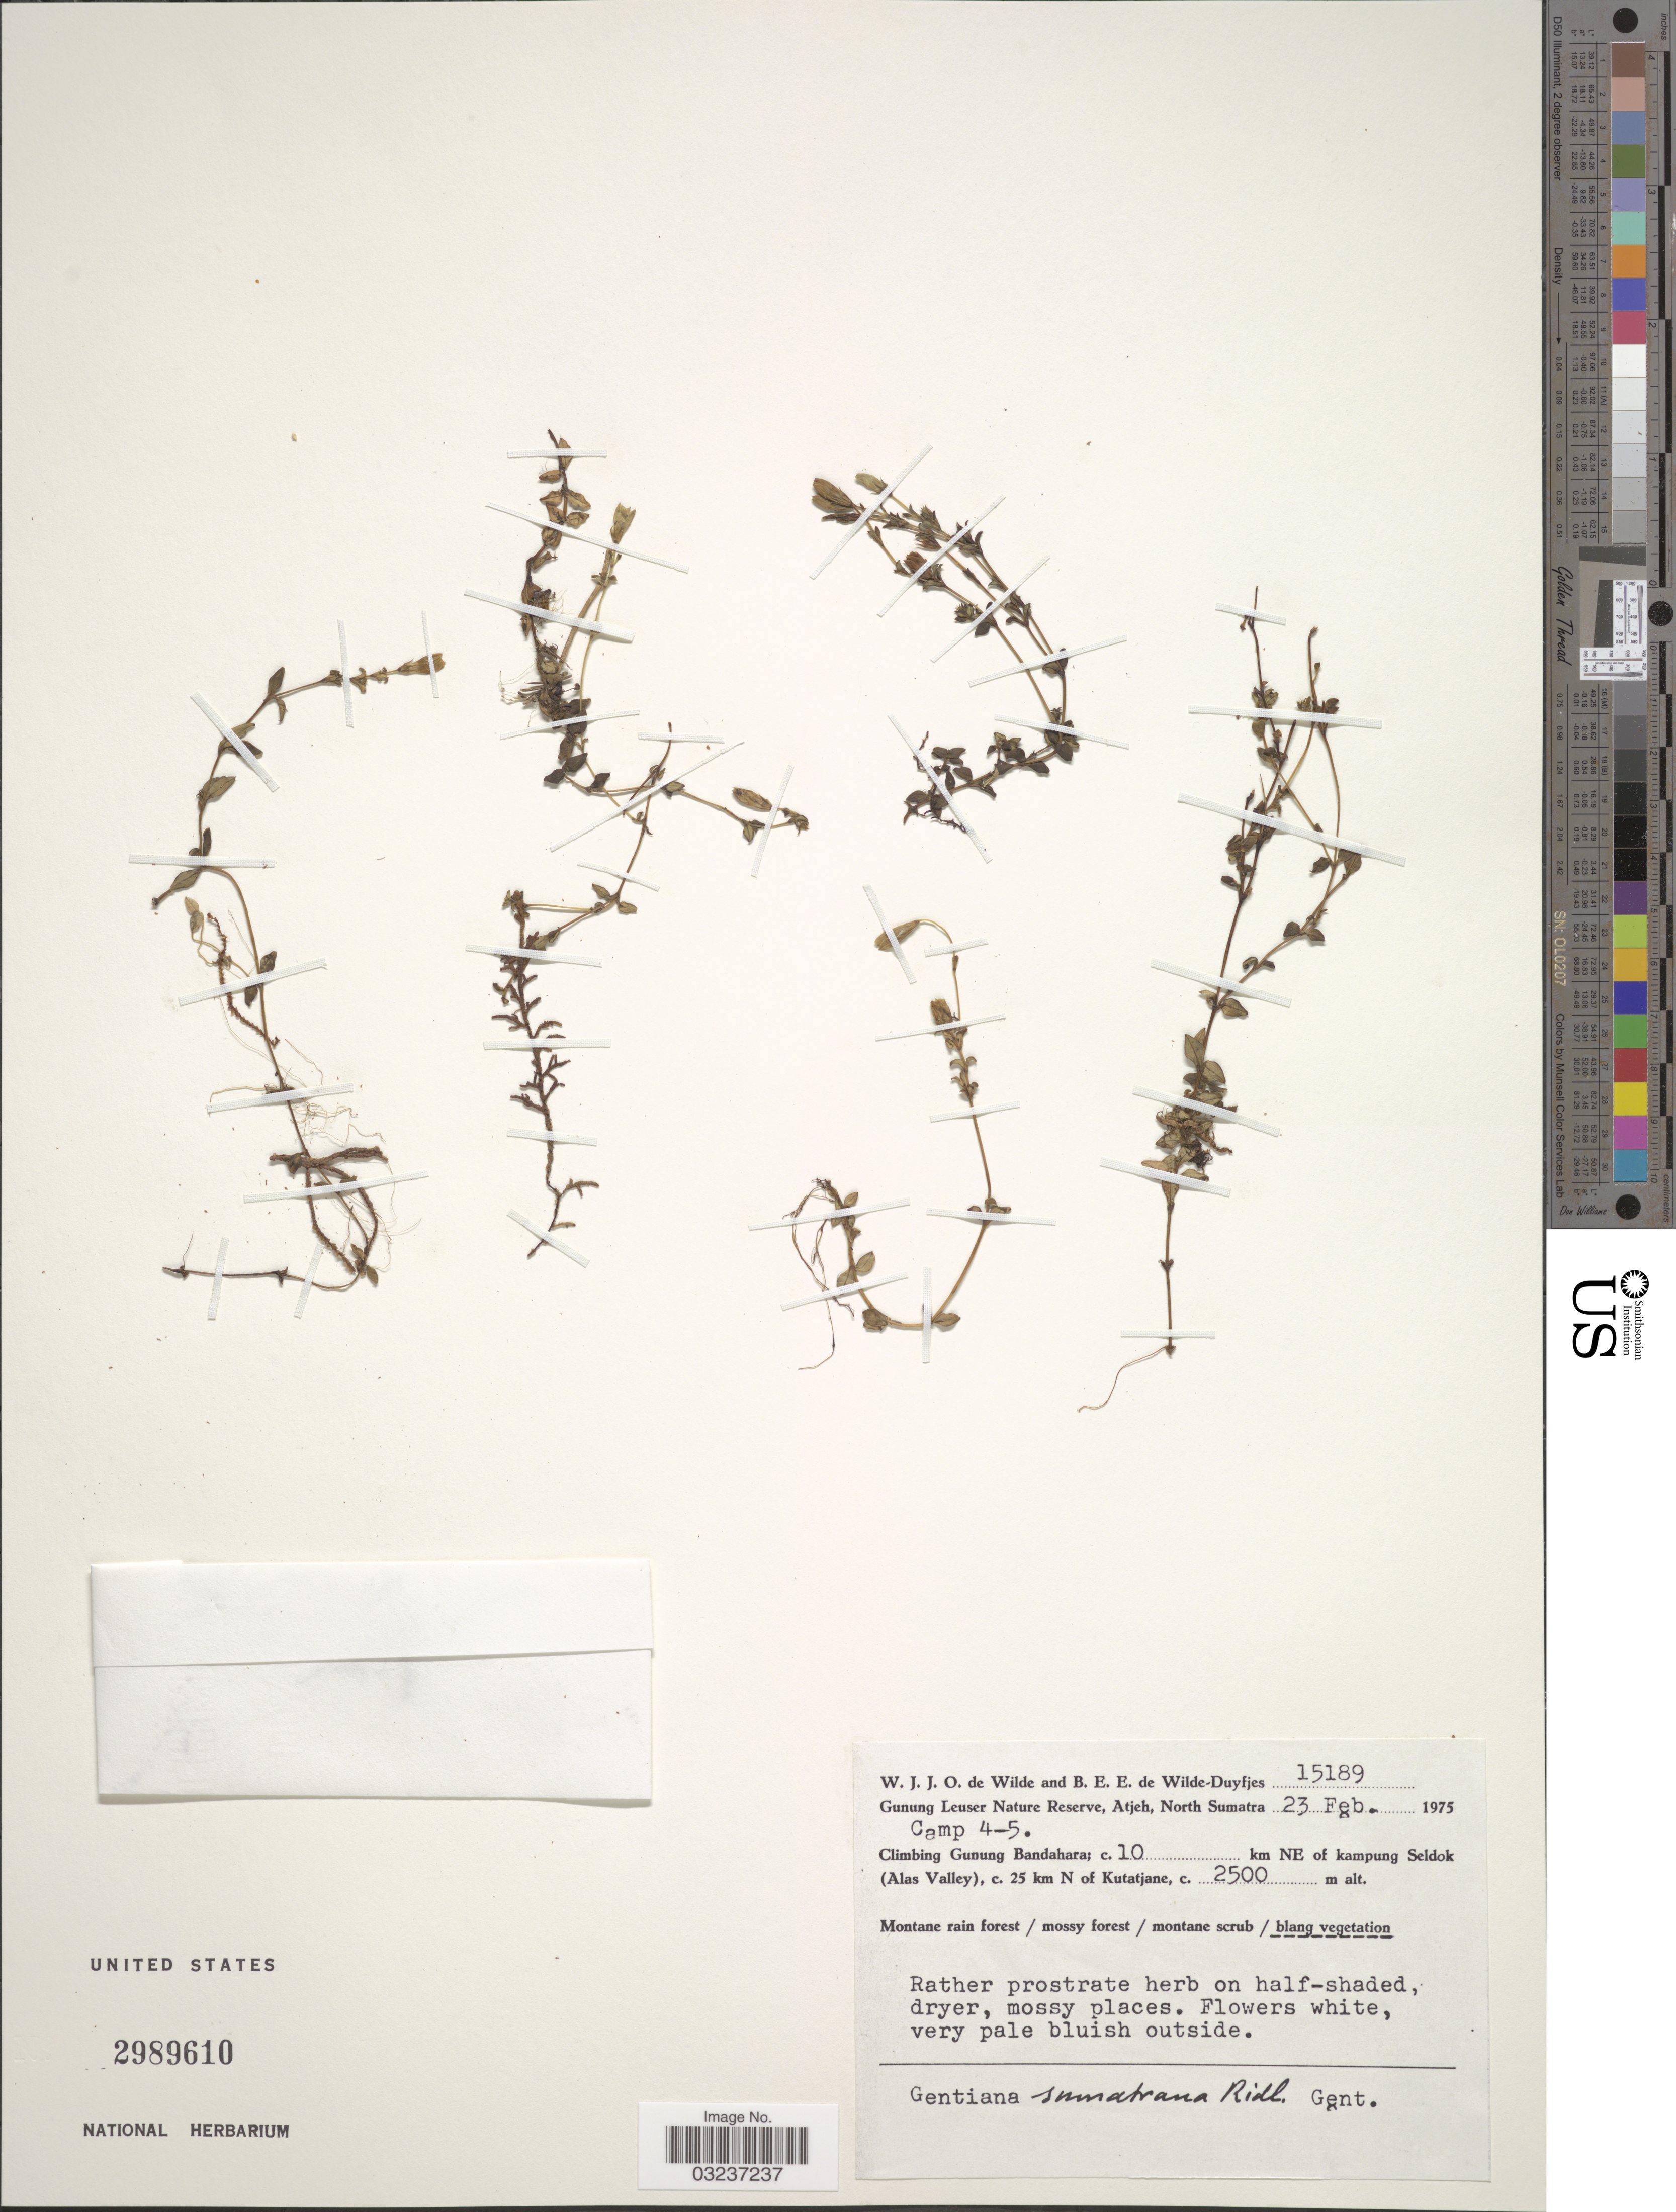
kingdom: Plantae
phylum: Tracheophyta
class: Magnoliopsida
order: Gentianales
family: Gentianaceae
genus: Gentiana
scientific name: Gentiana sumatrana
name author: Ridl.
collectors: W. J. de Wilde & B. E. de Wilde-Duyfjes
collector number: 15189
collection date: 1975-02-23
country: Indonesia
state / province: Sumatra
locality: Gunung Leuser Nature Reserve, Atjeh, North Sumatra. Camp 4-5. Climbing Gunung Bandahara; c. 10 km NE of kampung Seldok (Alas Valley), c. 25 km N of Kutatjane.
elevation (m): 2500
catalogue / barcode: US 2989610